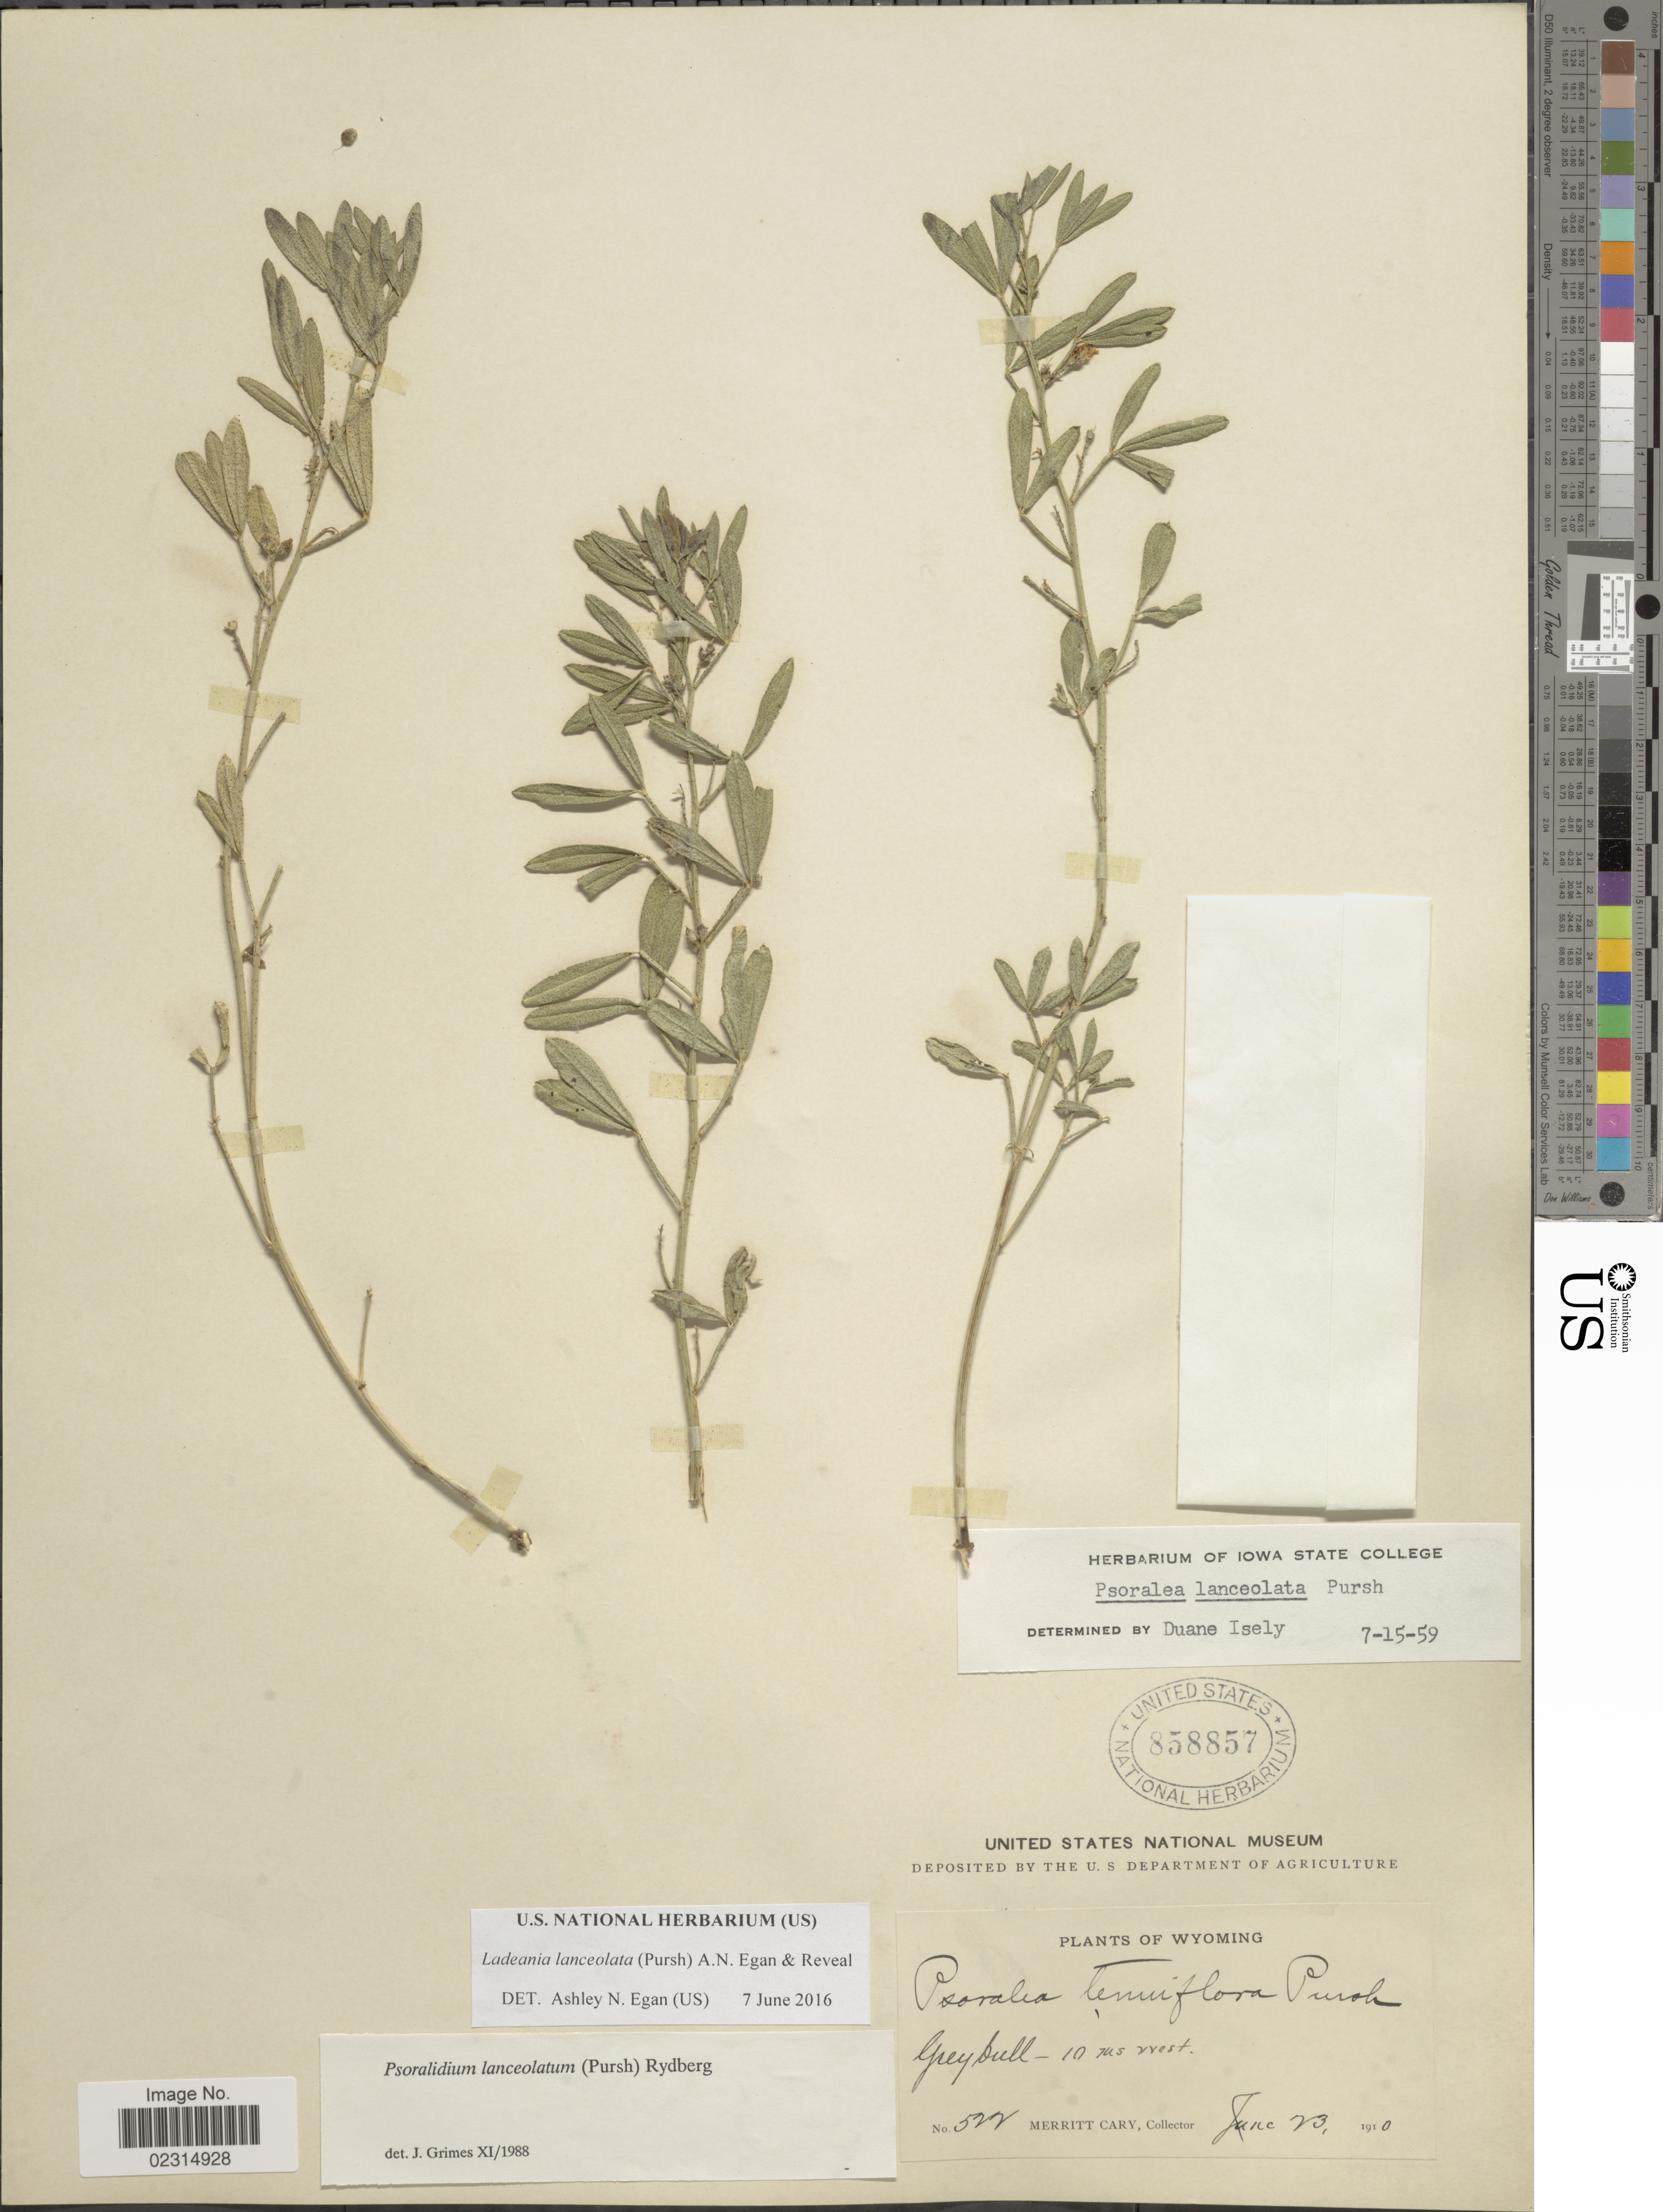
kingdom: Plantae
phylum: Tracheophyta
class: Magnoliopsida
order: Fabales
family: Fabaceae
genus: Ladeania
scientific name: Ladeania lanceolata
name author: (Pursh) A.N. Egan & Reveal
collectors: M. Cary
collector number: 522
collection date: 1910-06-23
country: United States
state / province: Wyoming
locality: Greybull - 10 ms west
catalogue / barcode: US 858857